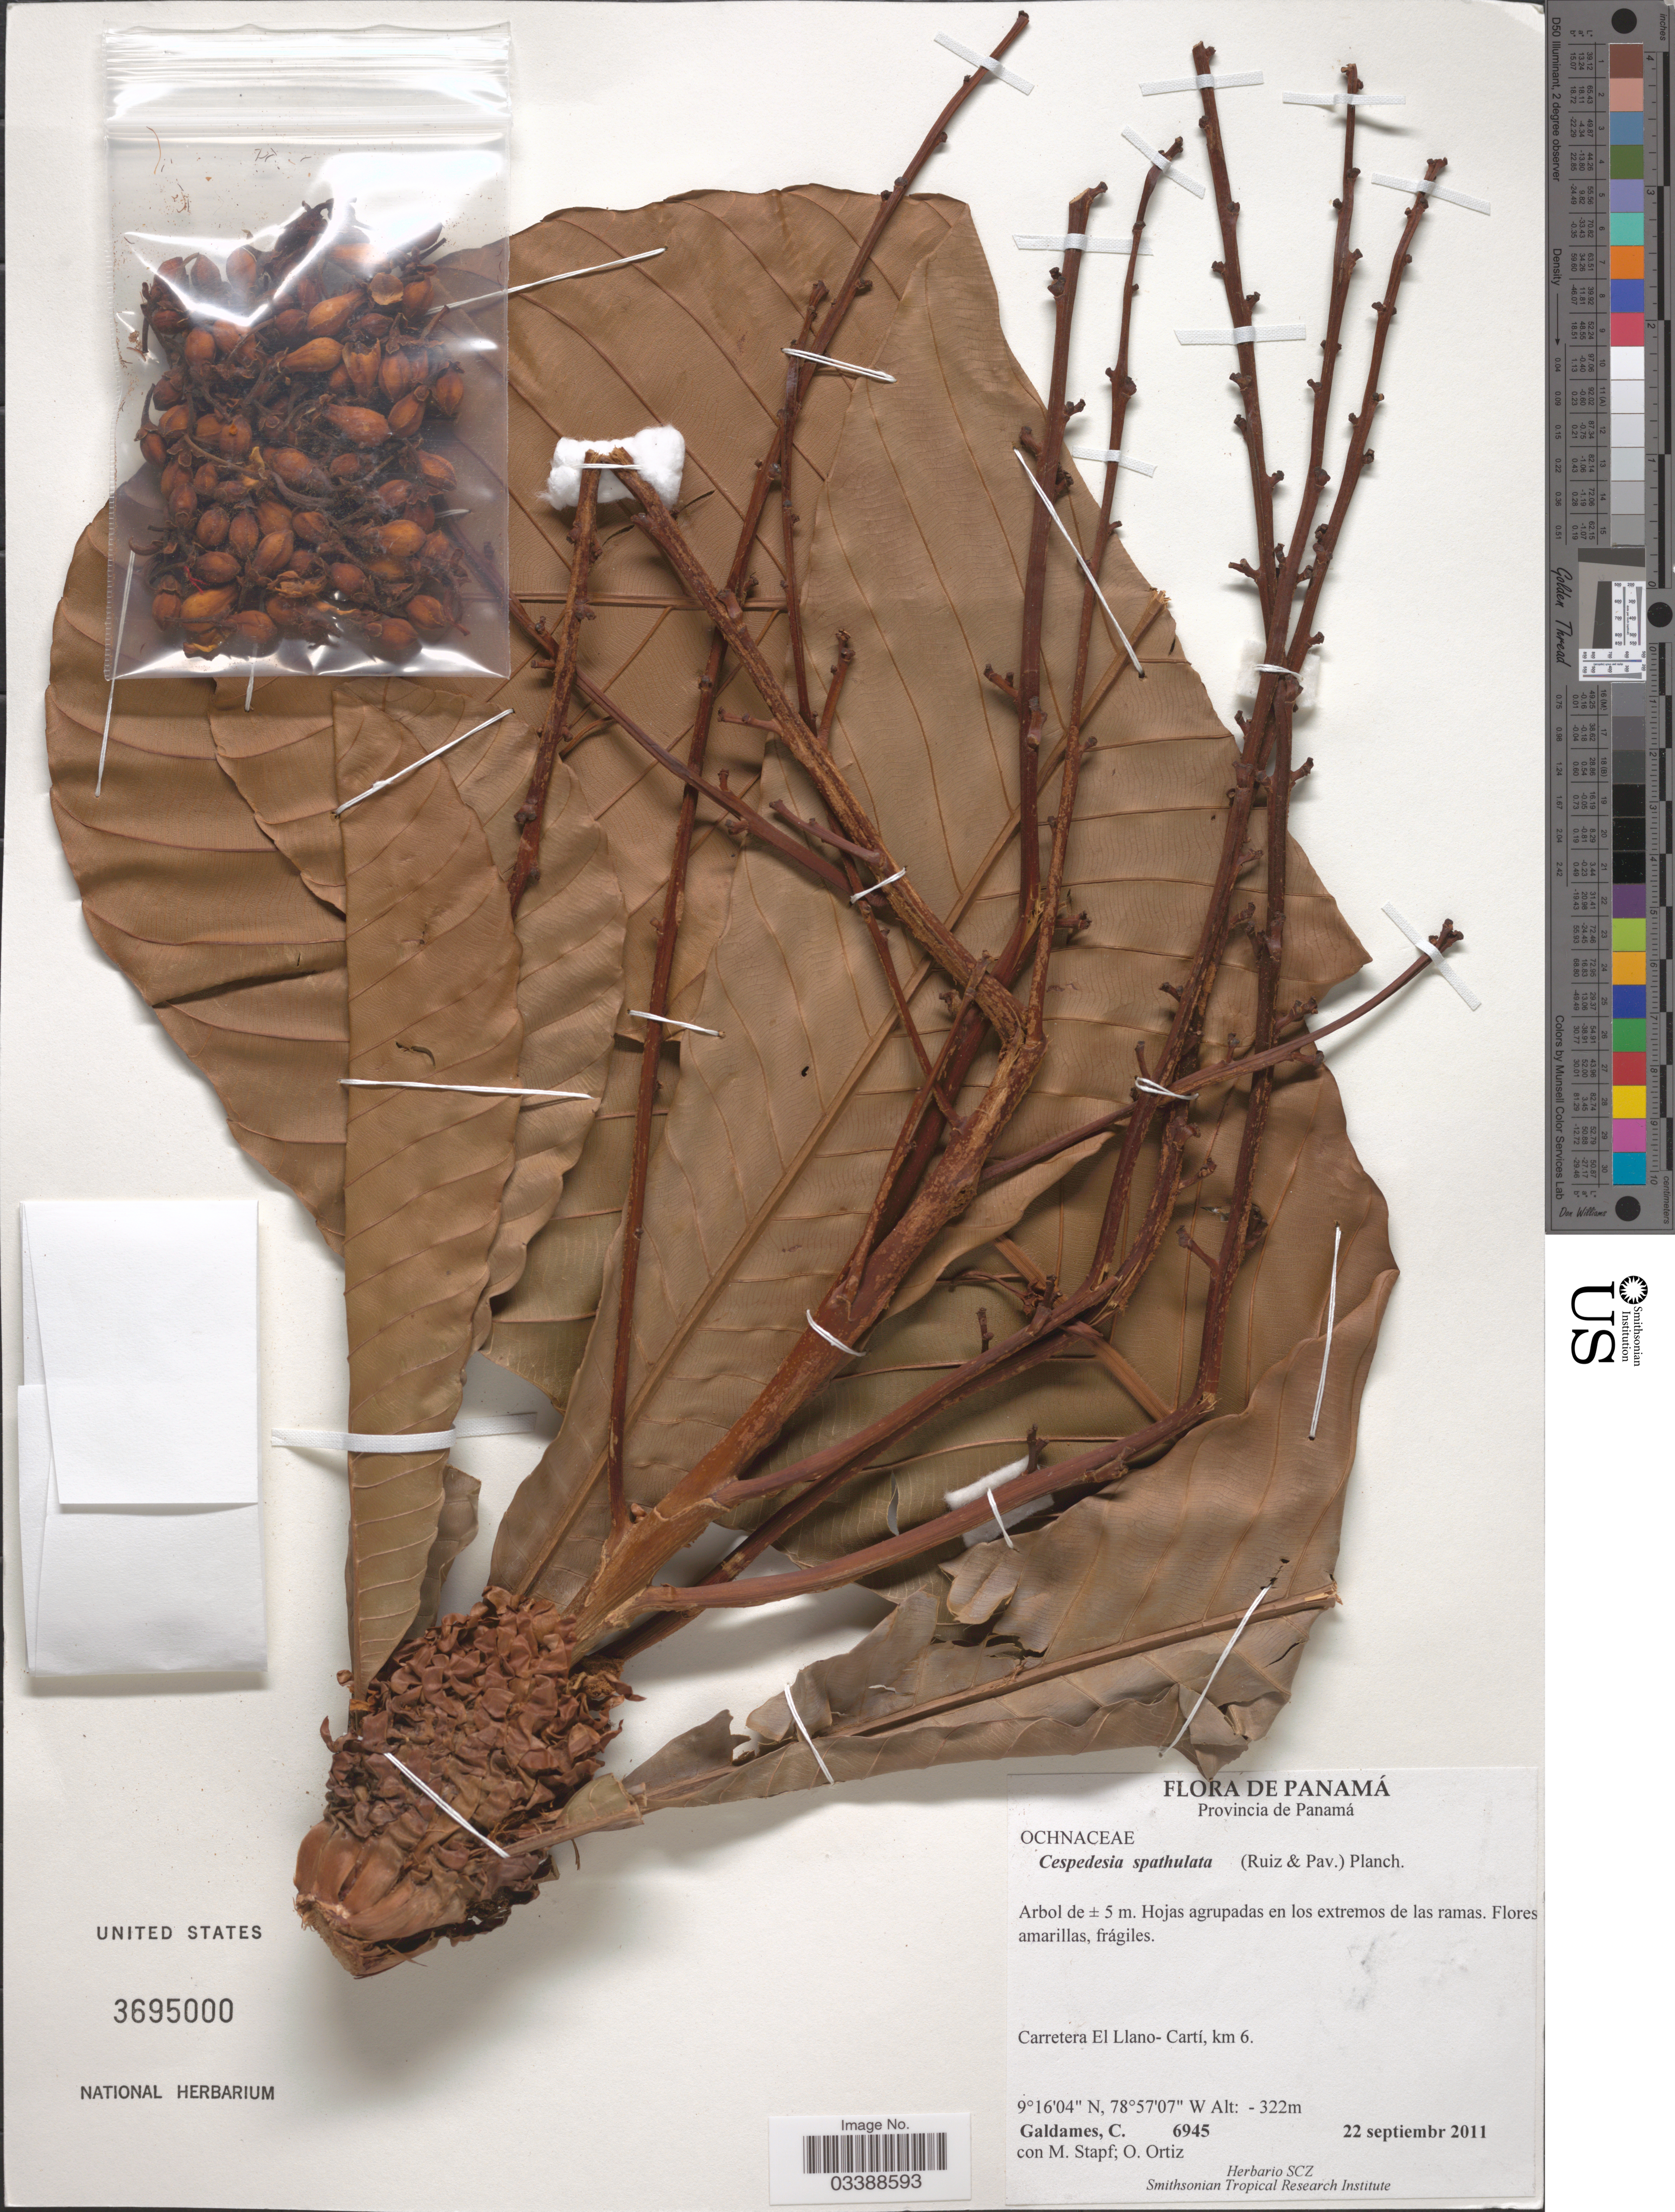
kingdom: Plantae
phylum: Tracheophyta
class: Magnoliopsida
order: Malpighiales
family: Ochnaceae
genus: Cespedesia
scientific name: Cespedesia spathulata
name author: (Ruiz & Pav.) Planch.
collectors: C. Galdames, M. Stapf & O. O. Ortiz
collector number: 6945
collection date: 2011-09-22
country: Panama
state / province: Panamá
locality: Carretera El Llano- Cartí, km 6.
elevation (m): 322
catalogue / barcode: US 3695000